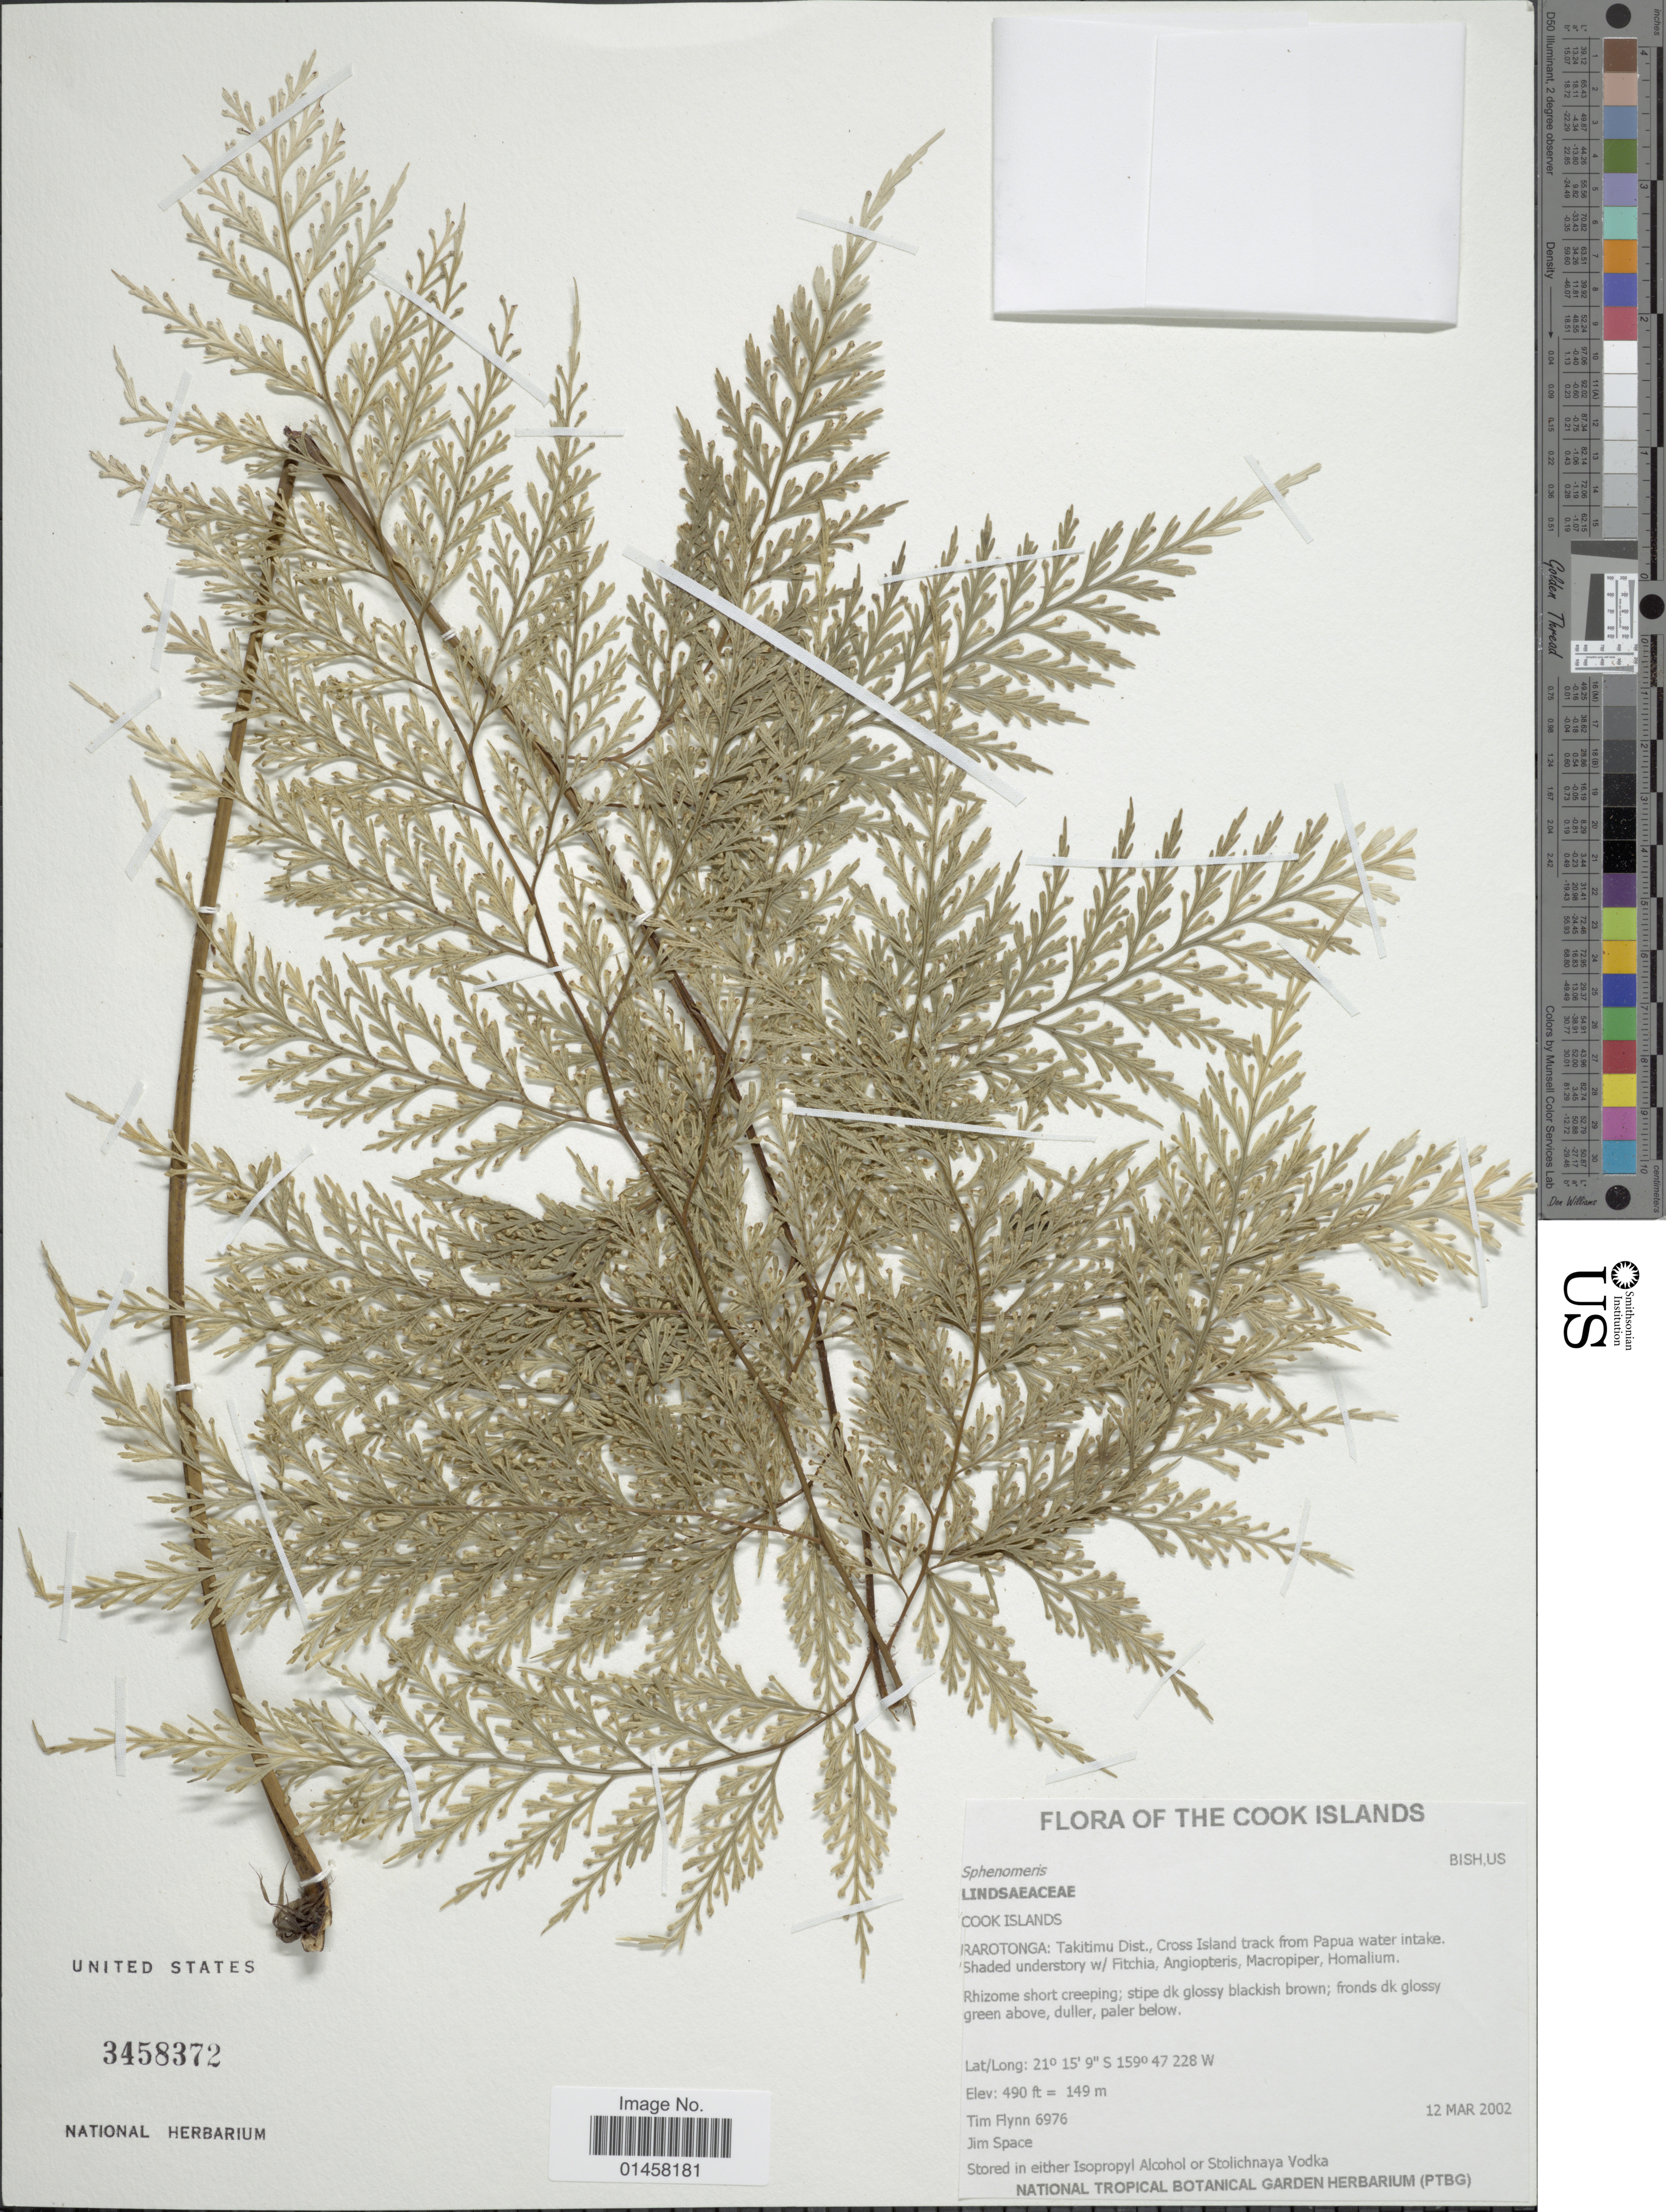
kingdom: Plantae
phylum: Tracheophyta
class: Polypodiopsida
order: Polypodiales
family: Lindsaeaceae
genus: Sphenomeris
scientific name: Sphenomeris chinensis var. chinensis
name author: (L.) Maxon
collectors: T. W. Flynn & J. Space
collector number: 6976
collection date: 2002-03-12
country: Cook Islands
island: Rarotonga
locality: Rarotonga: Takitimu Dist., Cross Island track from Papua water intake.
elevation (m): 149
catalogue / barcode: US 3458372